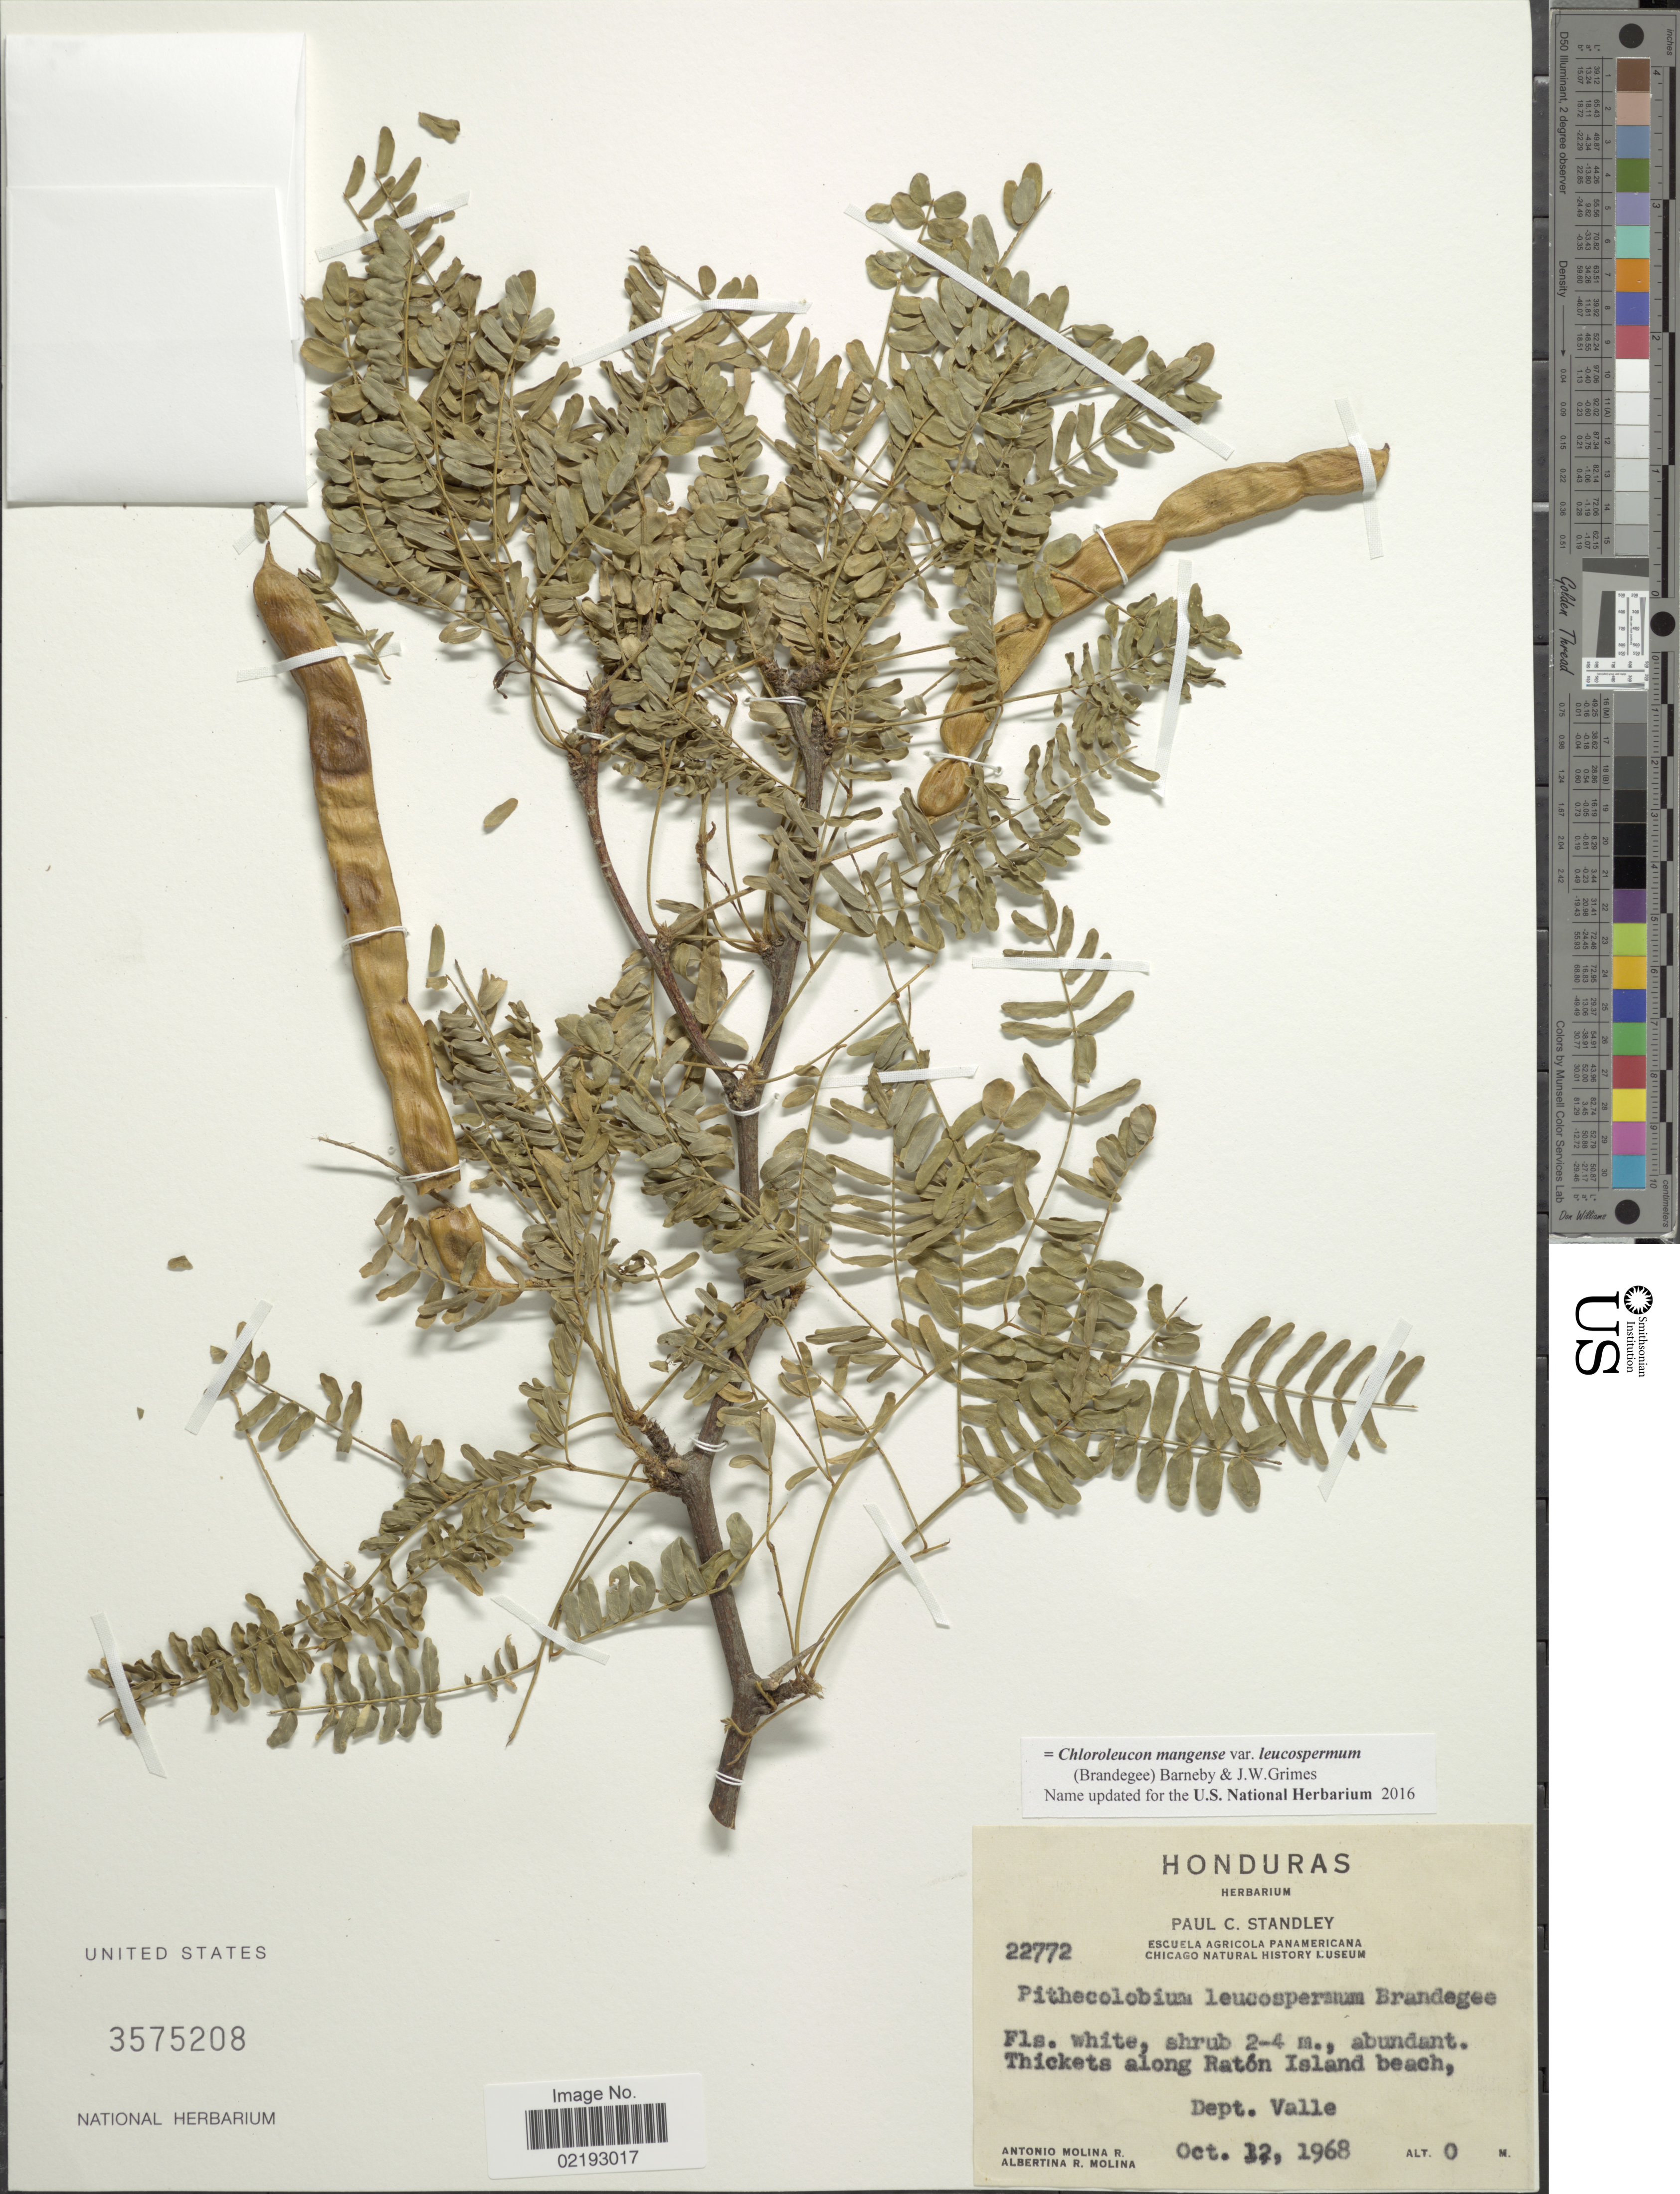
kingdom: Plantae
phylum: Tracheophyta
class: Magnoliopsida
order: Fabales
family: Fabaceae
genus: Chloroleucon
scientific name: Chloroleucon mangense var. leucospermum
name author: (Brandegee) Barneby & J.W. Grimes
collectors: A. Molina R. & A. R. Molina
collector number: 22772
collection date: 1968-10-12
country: Honduras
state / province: Valle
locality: Along Raton Island beach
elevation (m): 0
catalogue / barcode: US 3575208